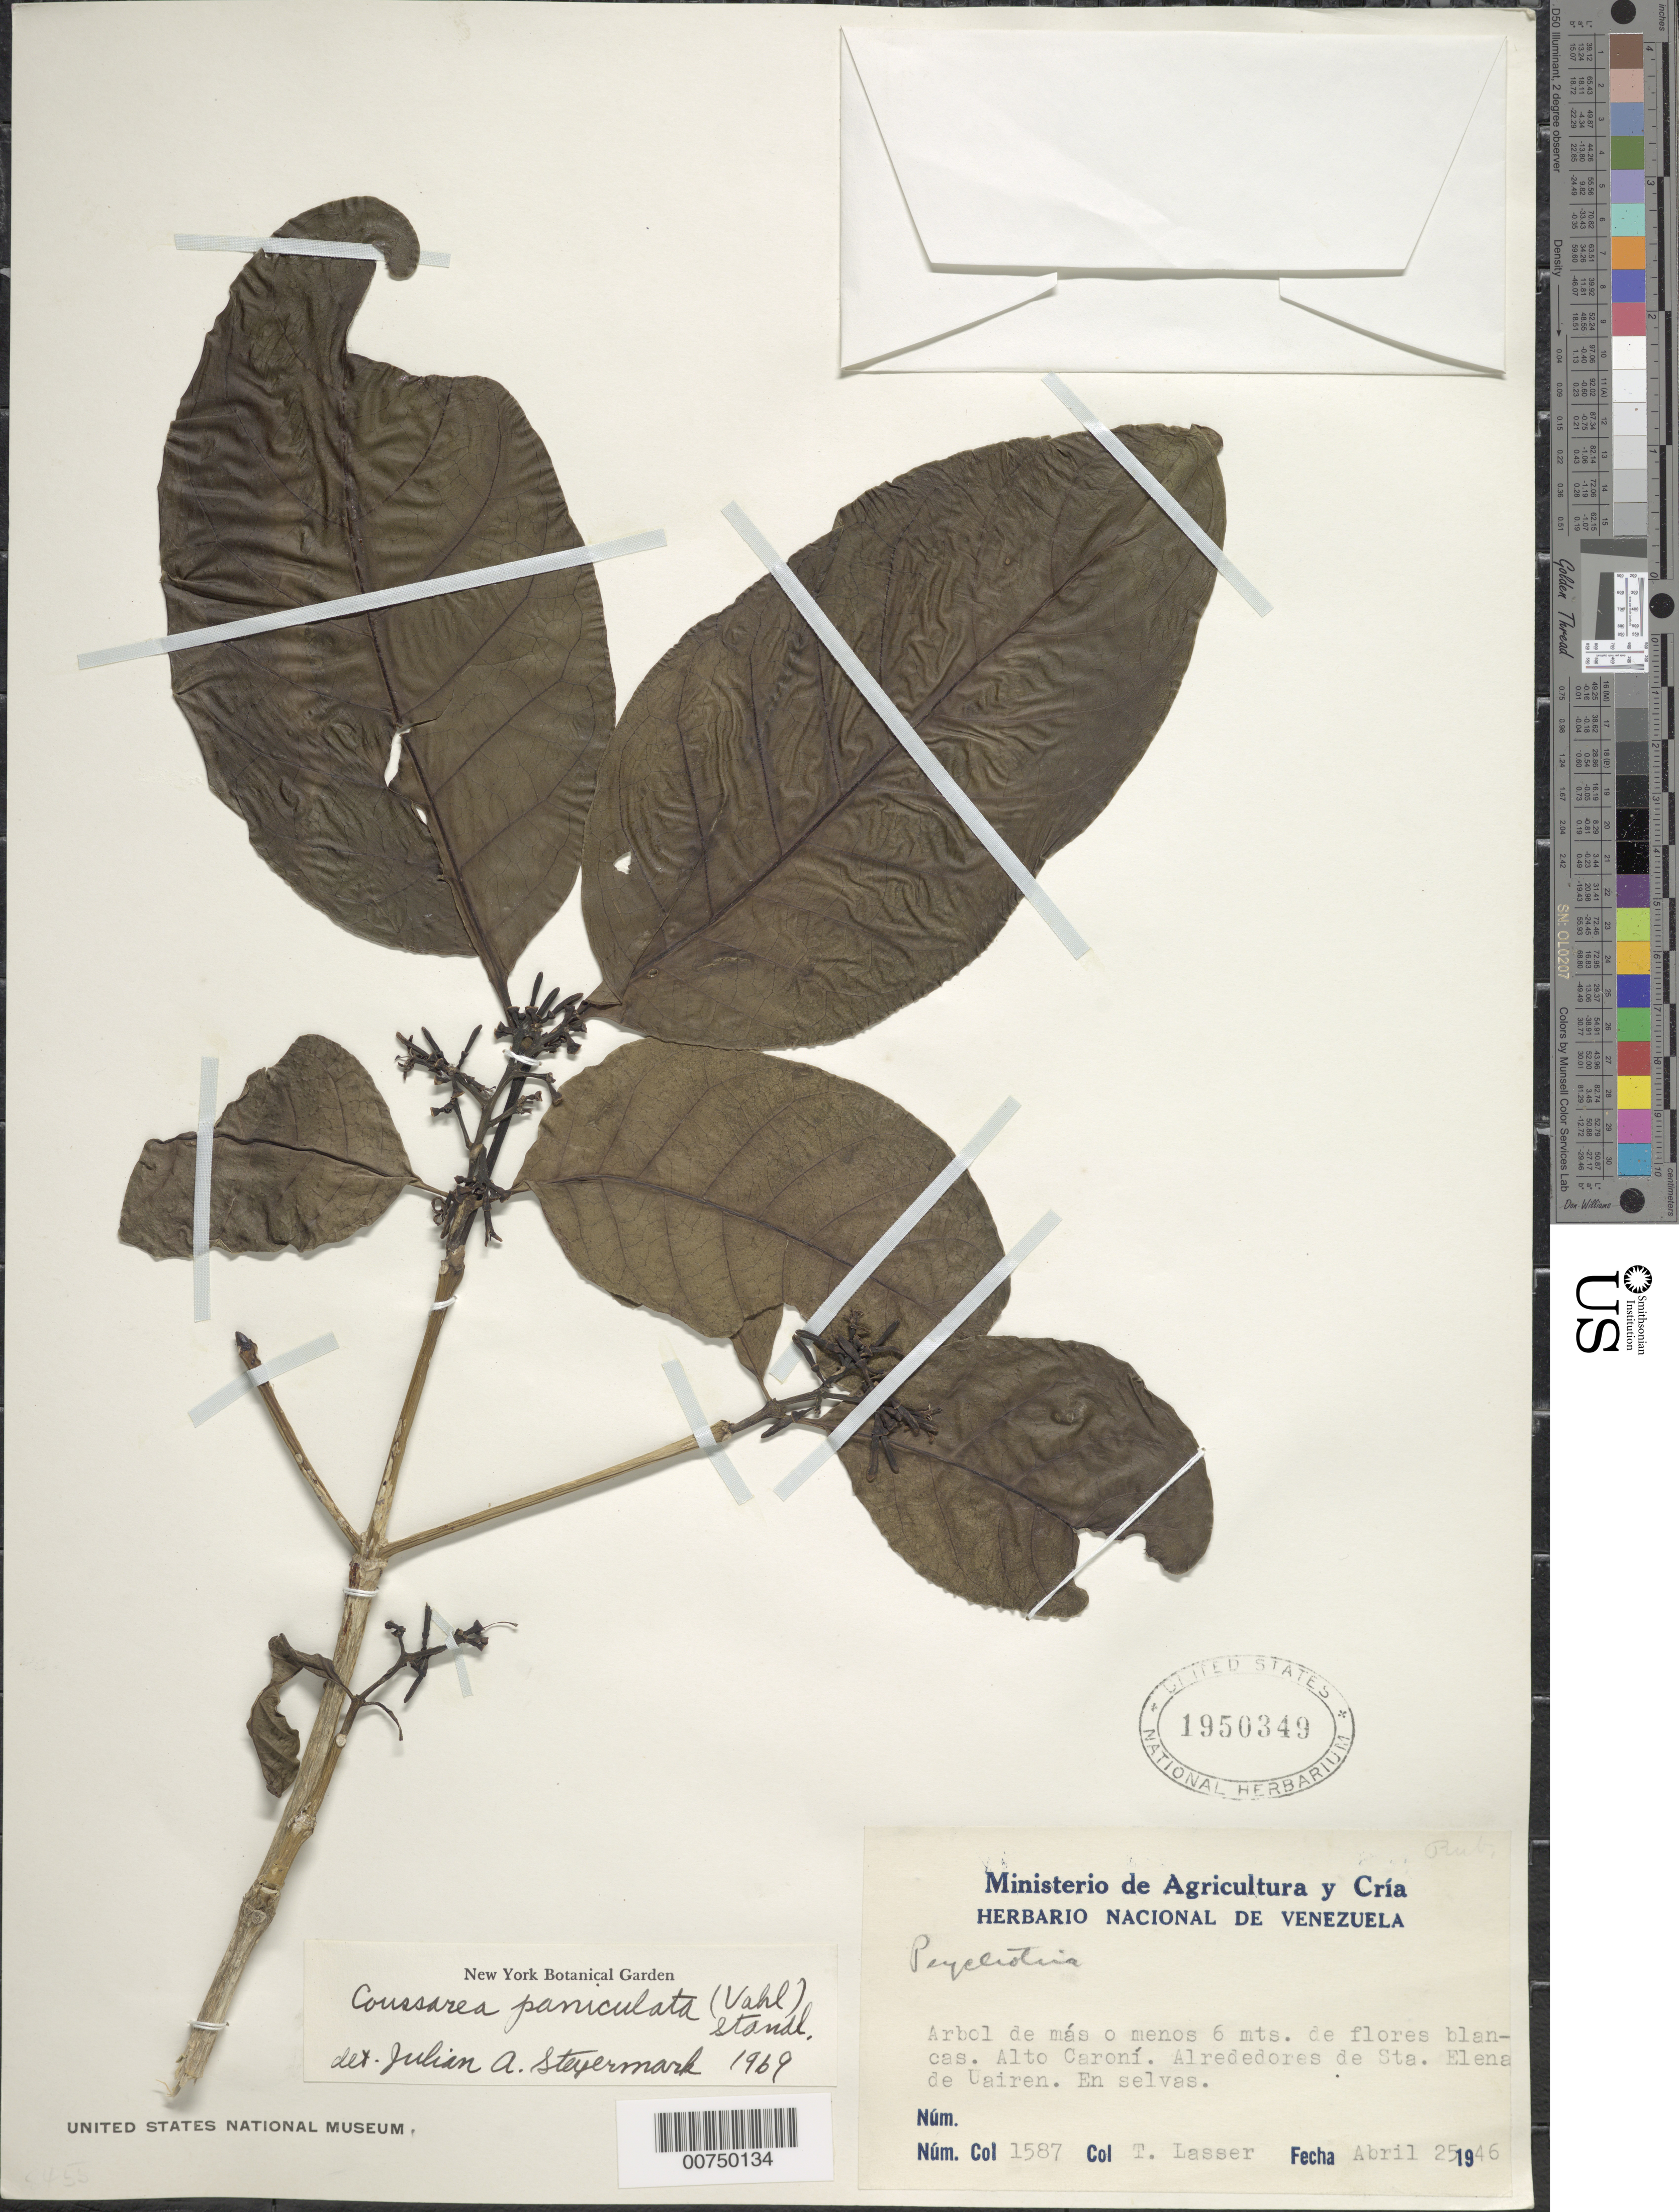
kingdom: Plantae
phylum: Tracheophyta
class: Magnoliopsida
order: Gentianales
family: Rubiaceae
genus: Coussarea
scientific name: Coussarea paniculata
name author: (Vahl) Standl.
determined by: Steyermark, Julian A., (VEN)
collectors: T. Lasser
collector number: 1587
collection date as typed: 25-Apr-46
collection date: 1946-04-25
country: Venezuela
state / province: Bolívar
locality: Sta. Elena de Uairén, Alto Caroní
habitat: Selvas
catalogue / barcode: US 1950349